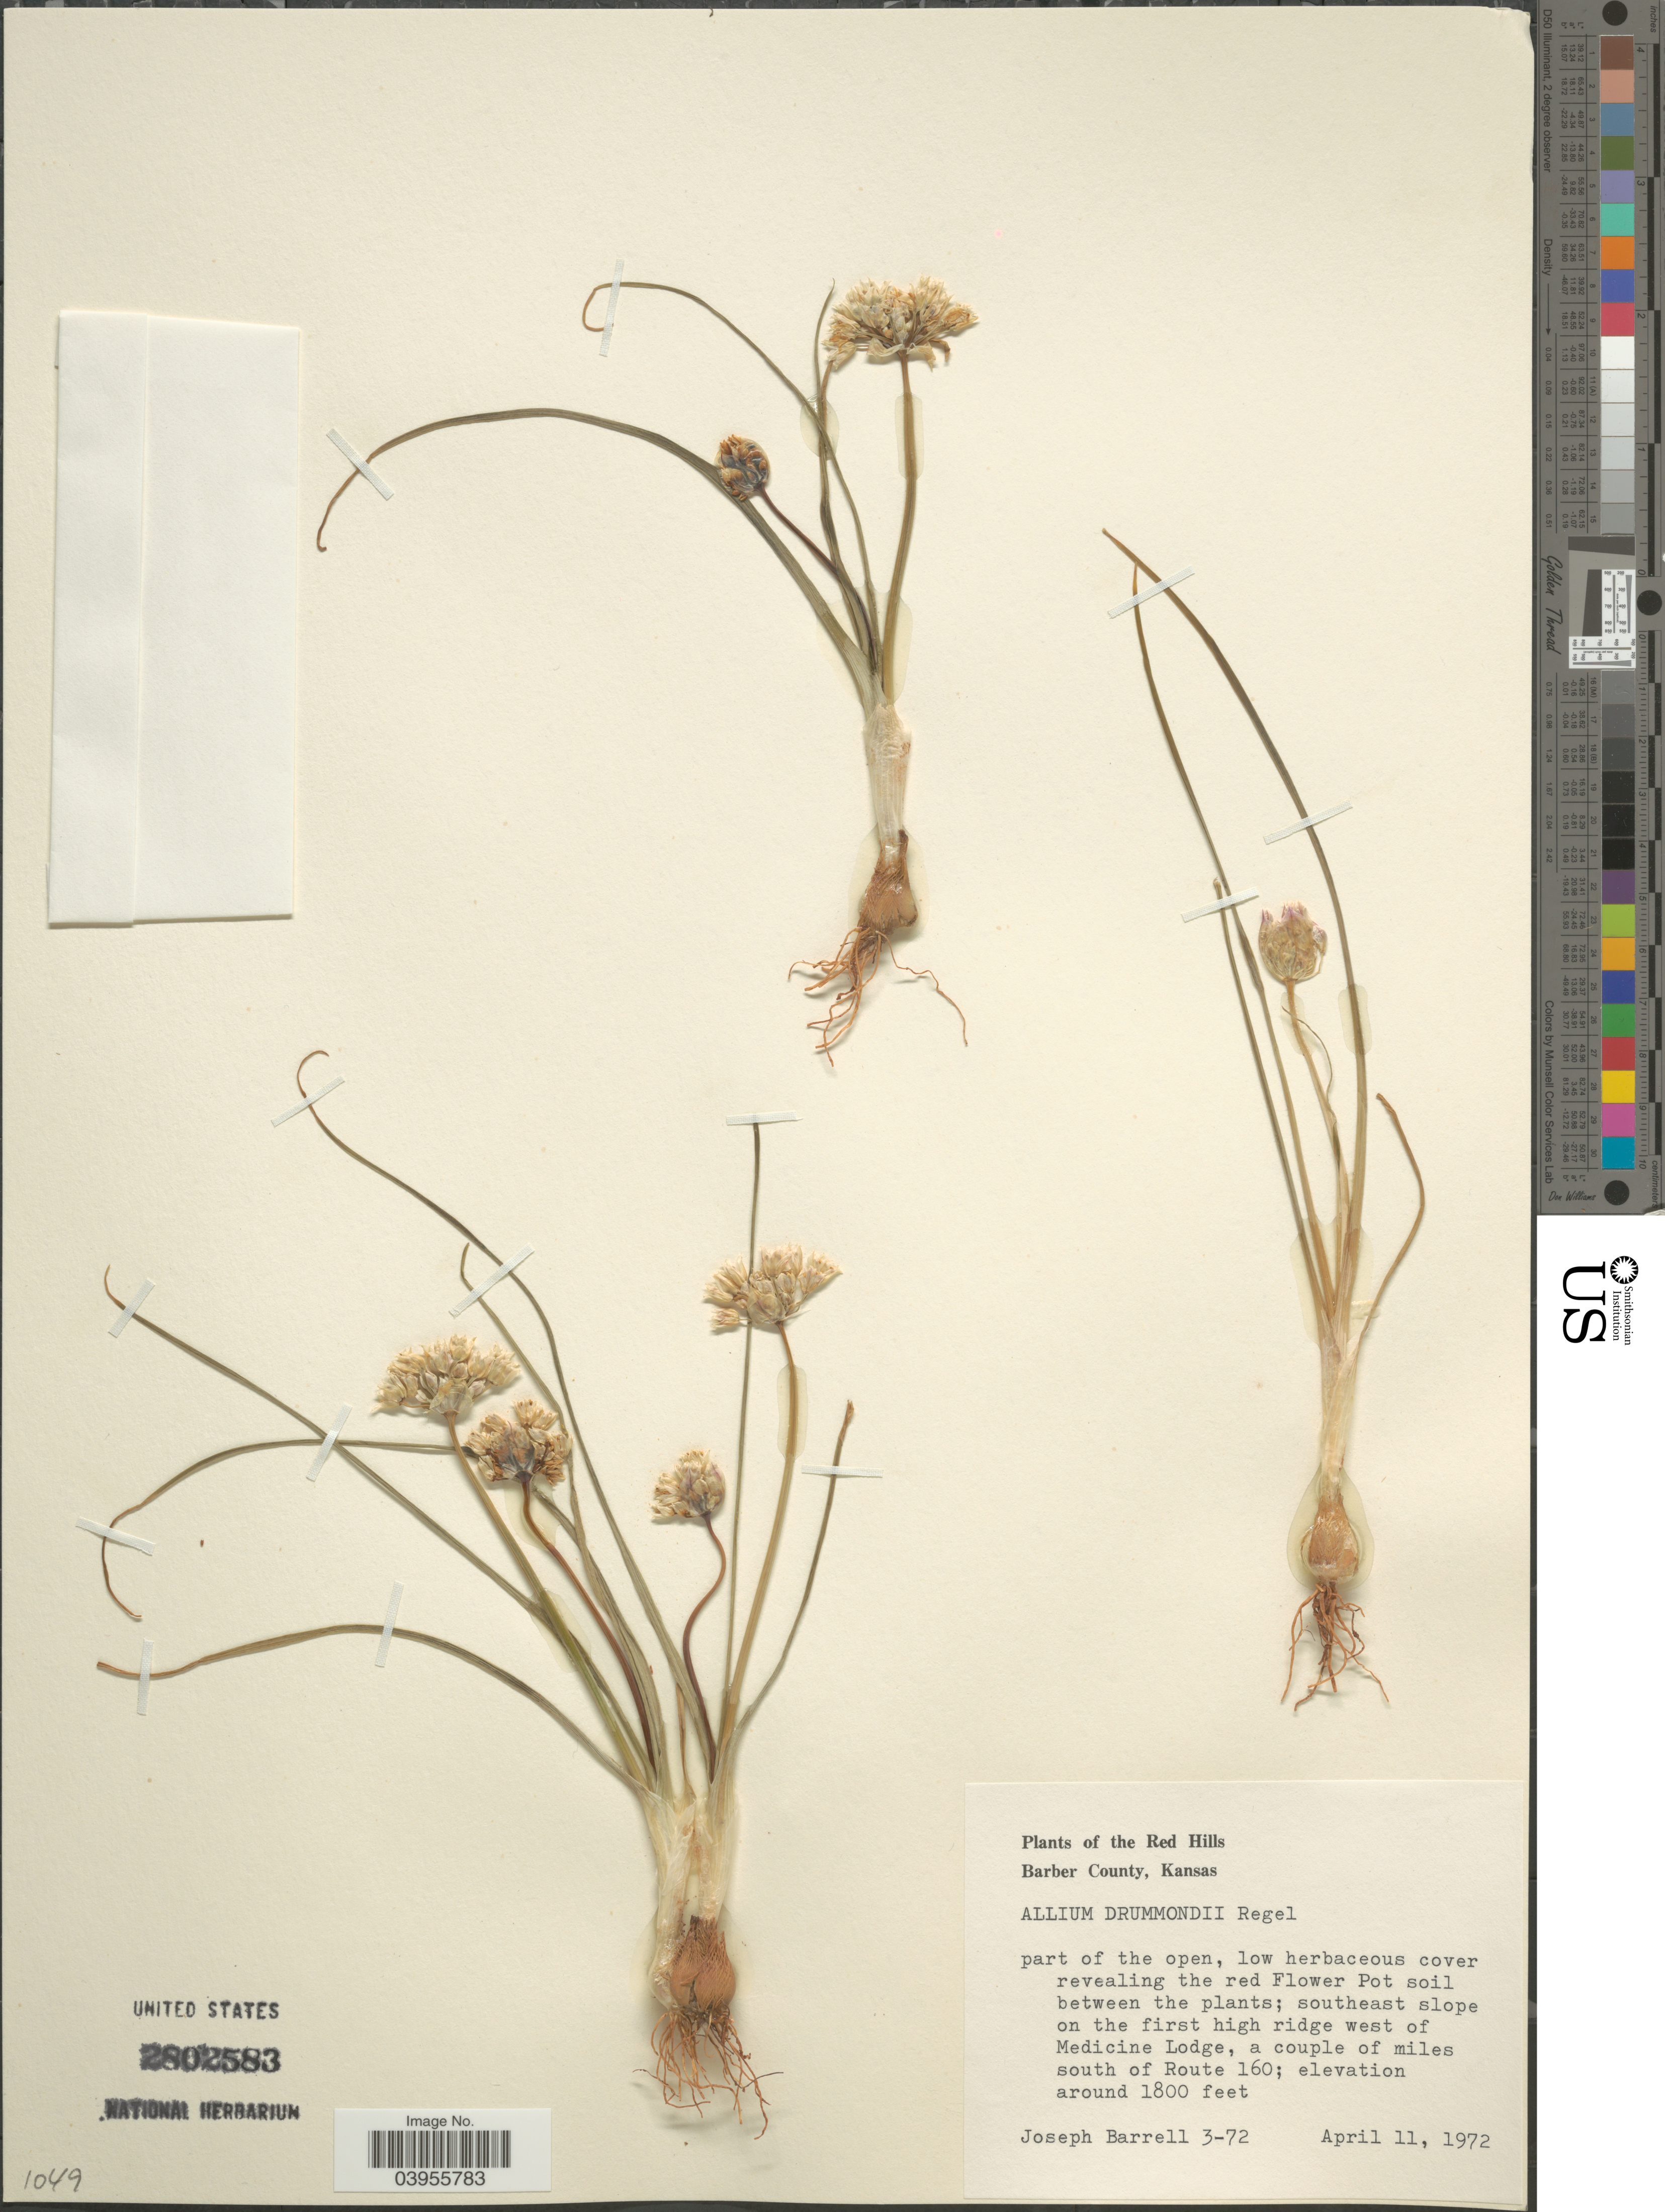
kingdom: Plantae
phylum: Tracheophyta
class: Liliopsida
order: Asparagales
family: Amaryllidaceae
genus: Allium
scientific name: Allium drummondii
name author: Regel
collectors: J. Barrell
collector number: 3-72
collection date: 1972-04-11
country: United States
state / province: Kansas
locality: The Red Hills. Barber County. Southeast slope on the first high ridge west of Medicine Lodge, a couple of miles south of Route 160.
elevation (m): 549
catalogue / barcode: US 2802583